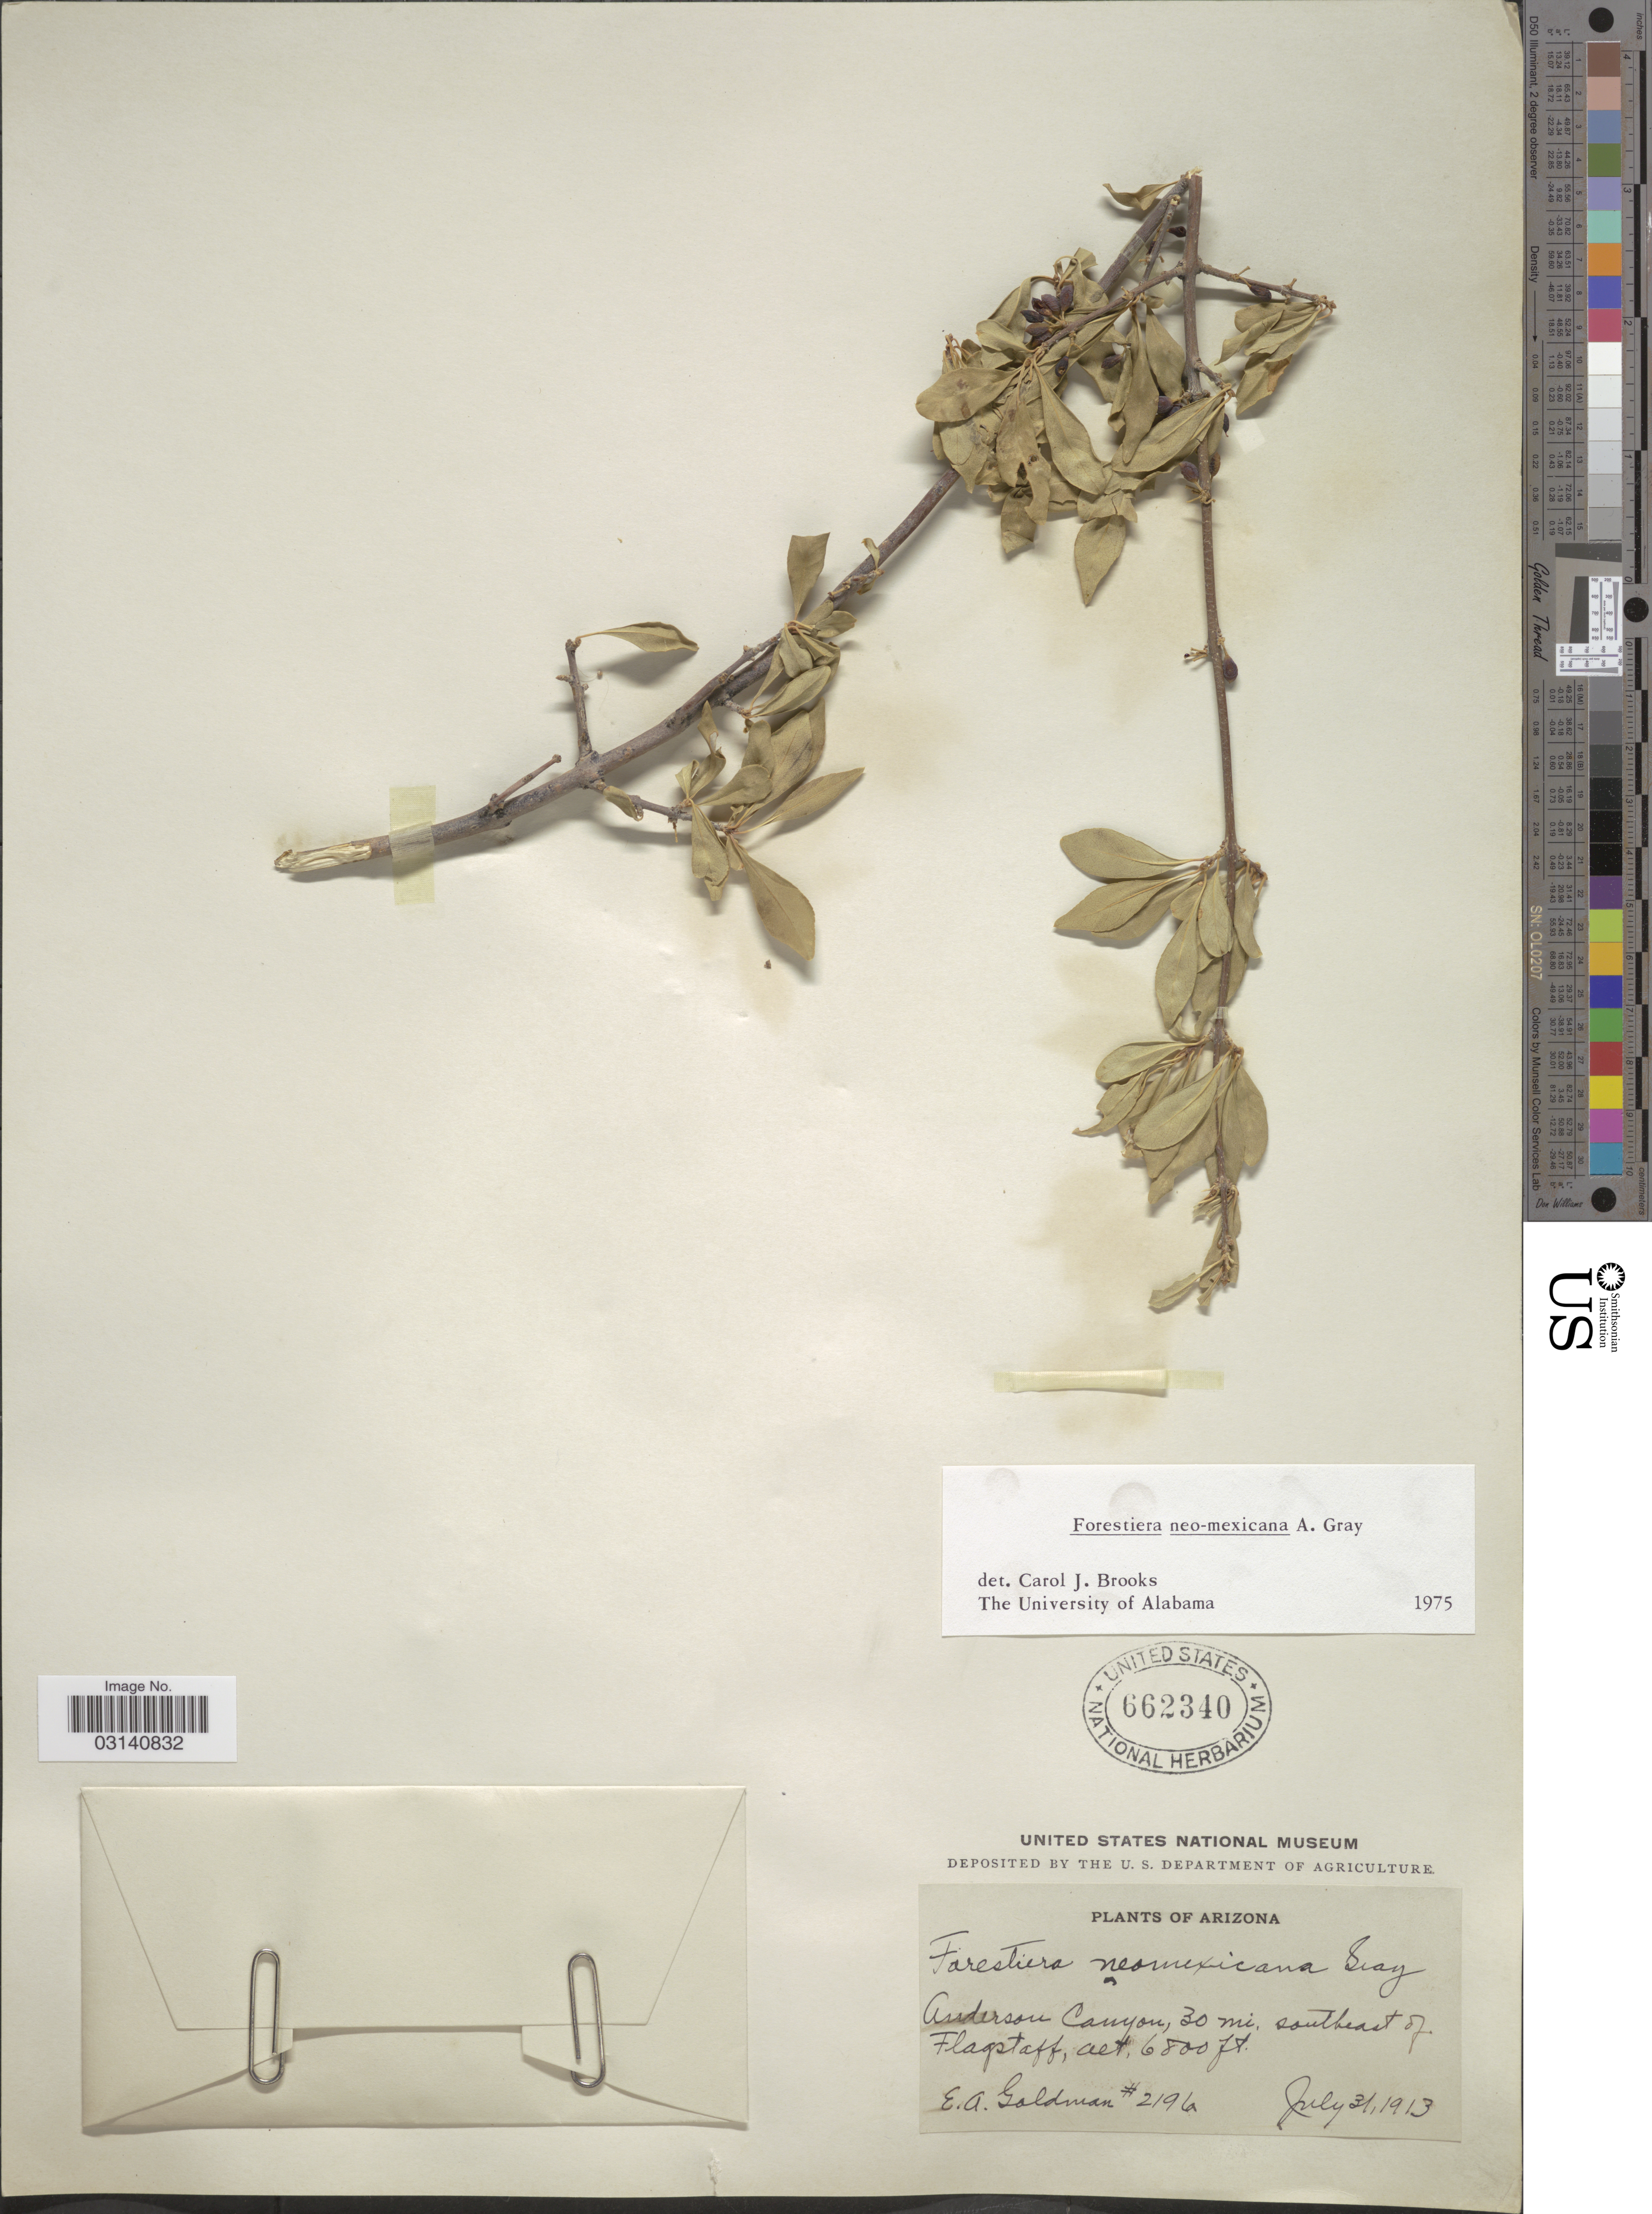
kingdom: Plantae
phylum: Tracheophyta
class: Magnoliopsida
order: Lamiales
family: Oleaceae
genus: Forestiera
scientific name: Forestiera neomexicana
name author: A. Gray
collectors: E. A. Goldman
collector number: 2196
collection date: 1913-07-31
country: United States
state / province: Arizona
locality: Anderson Canyon, 30 mi. southeast of Flagstaff.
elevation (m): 2073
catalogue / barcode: US 662340